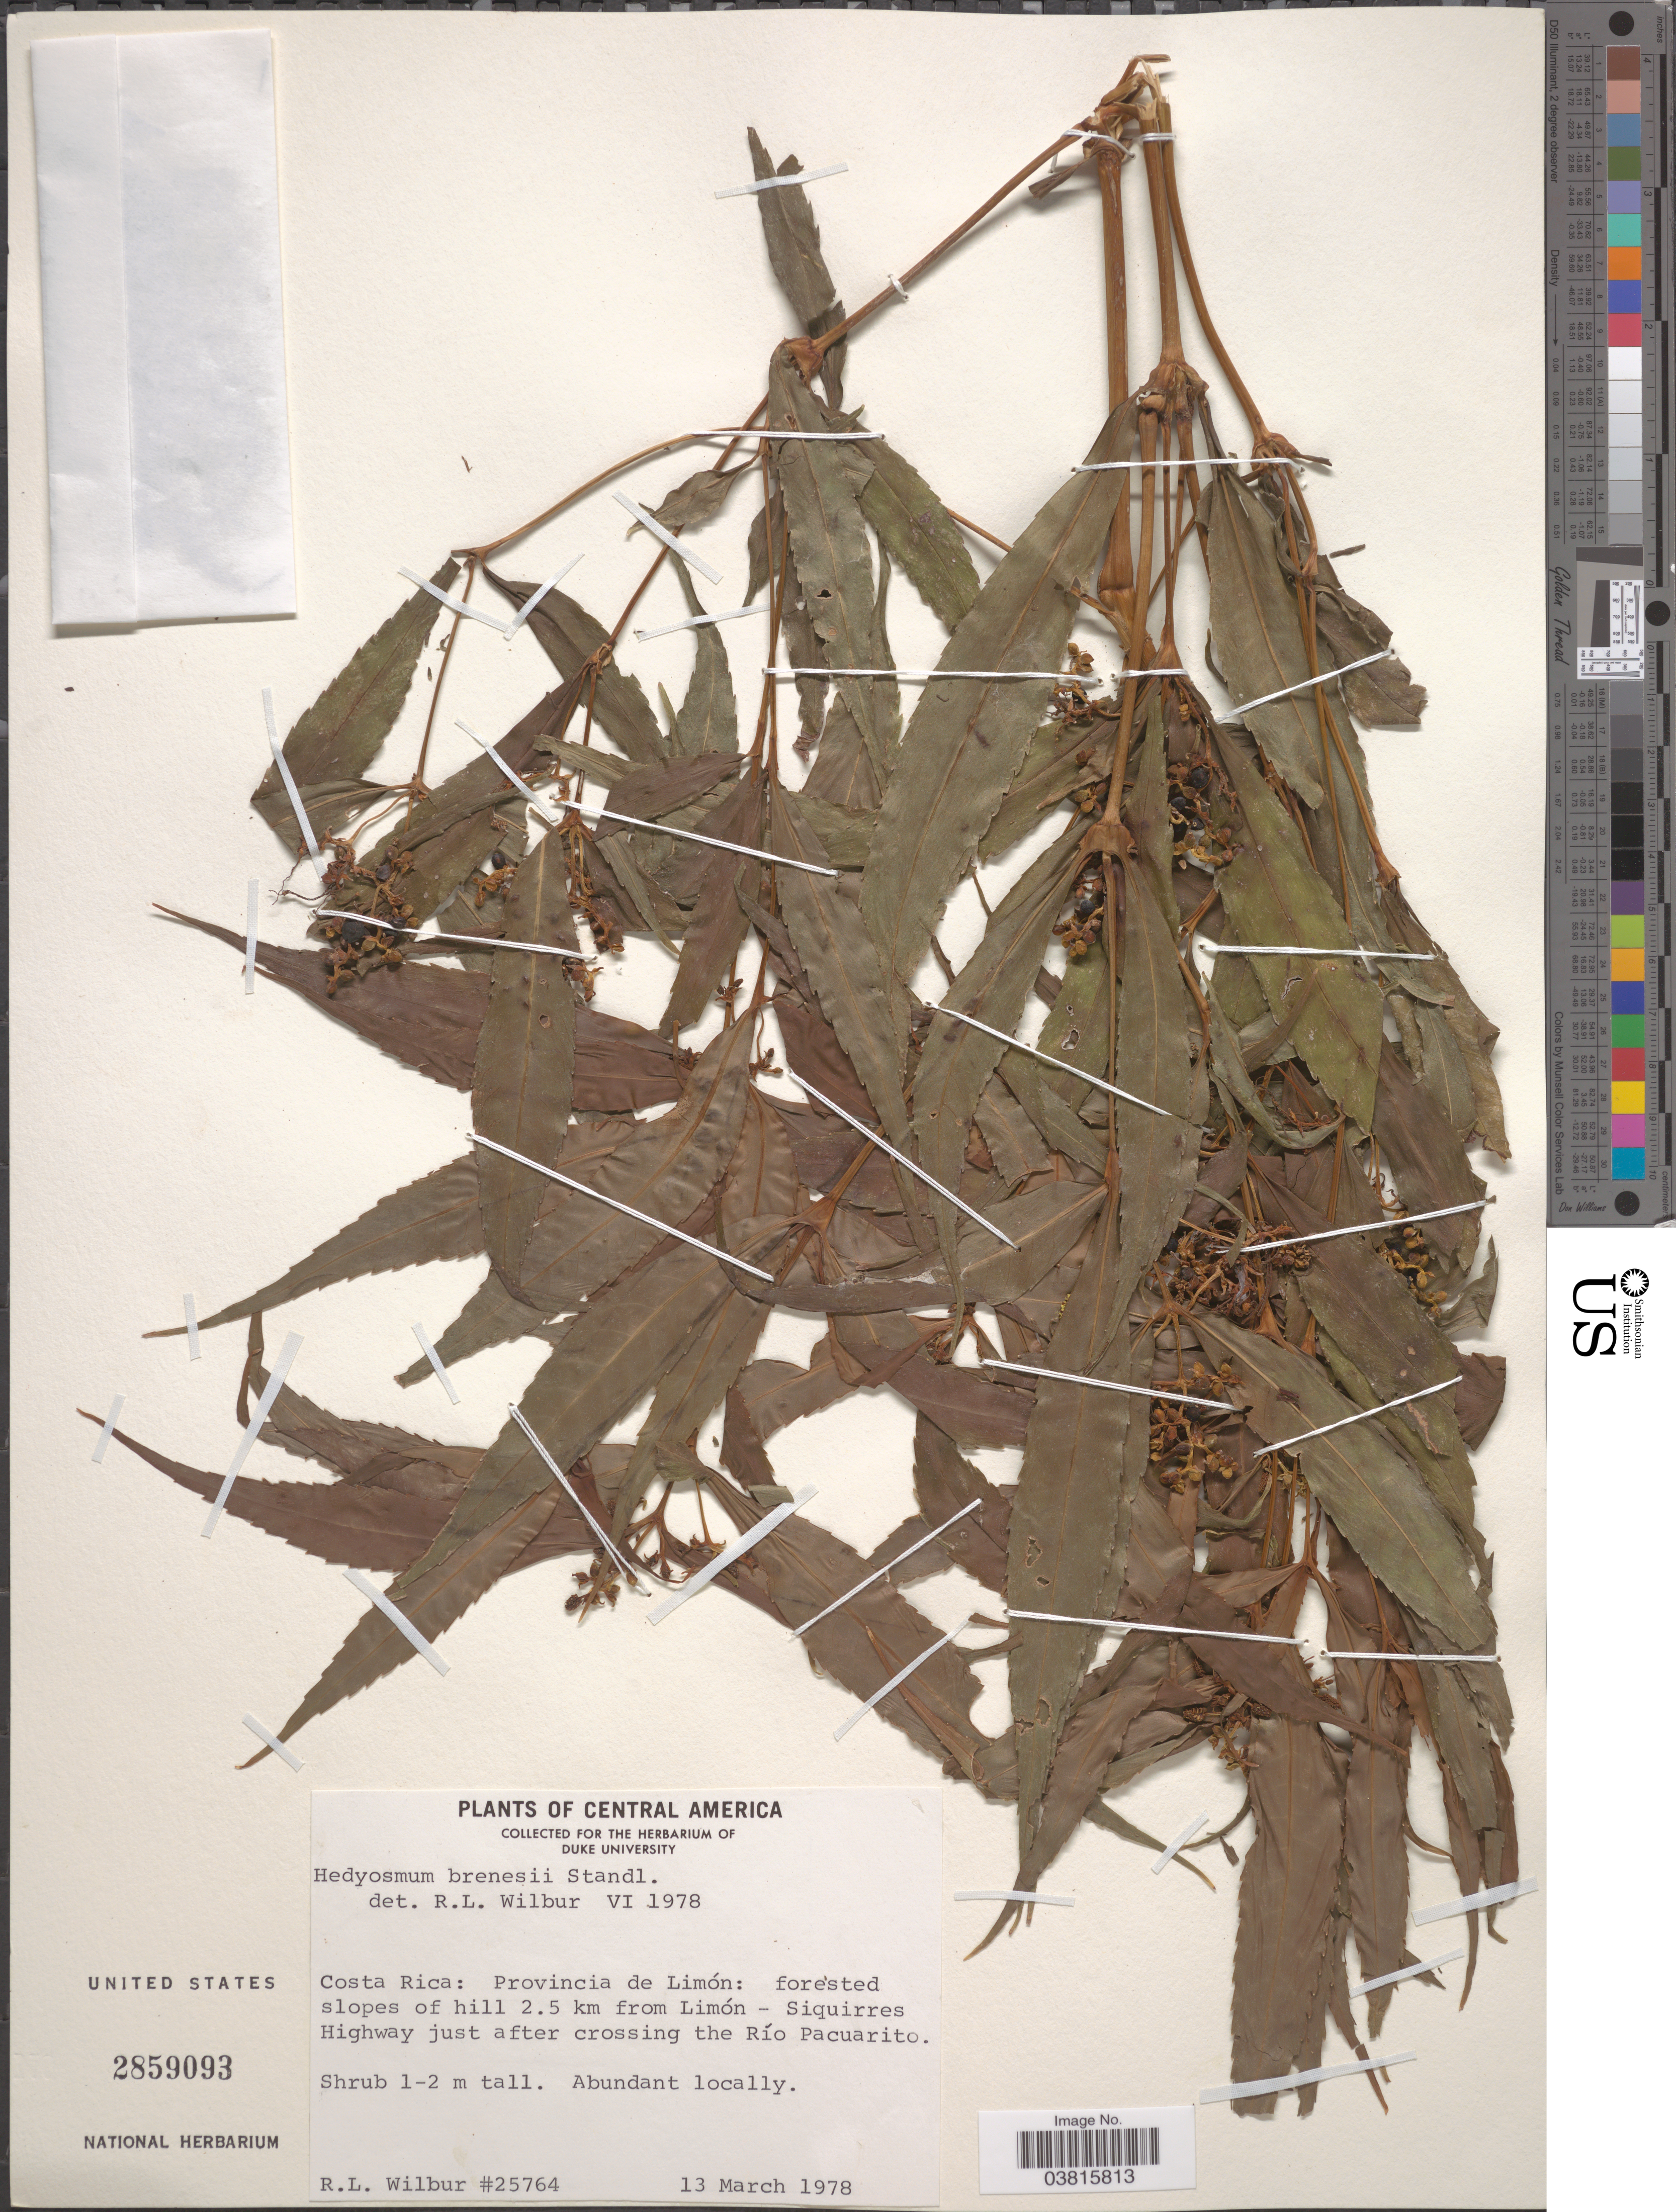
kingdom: Plantae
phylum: Tracheophyta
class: Magnoliopsida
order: Chloranthales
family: Chloranthaceae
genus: Hedyosmum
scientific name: Hedyosmum brenesii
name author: Standl.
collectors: R. L. Wilbur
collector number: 25764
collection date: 1978-03-13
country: Costa Rica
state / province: Limón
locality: Central America. Forested slopes of hill 2.5 km from Limón - Siquirres Highway just after crossing the Río Pacuarito.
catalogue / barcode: US 2859093